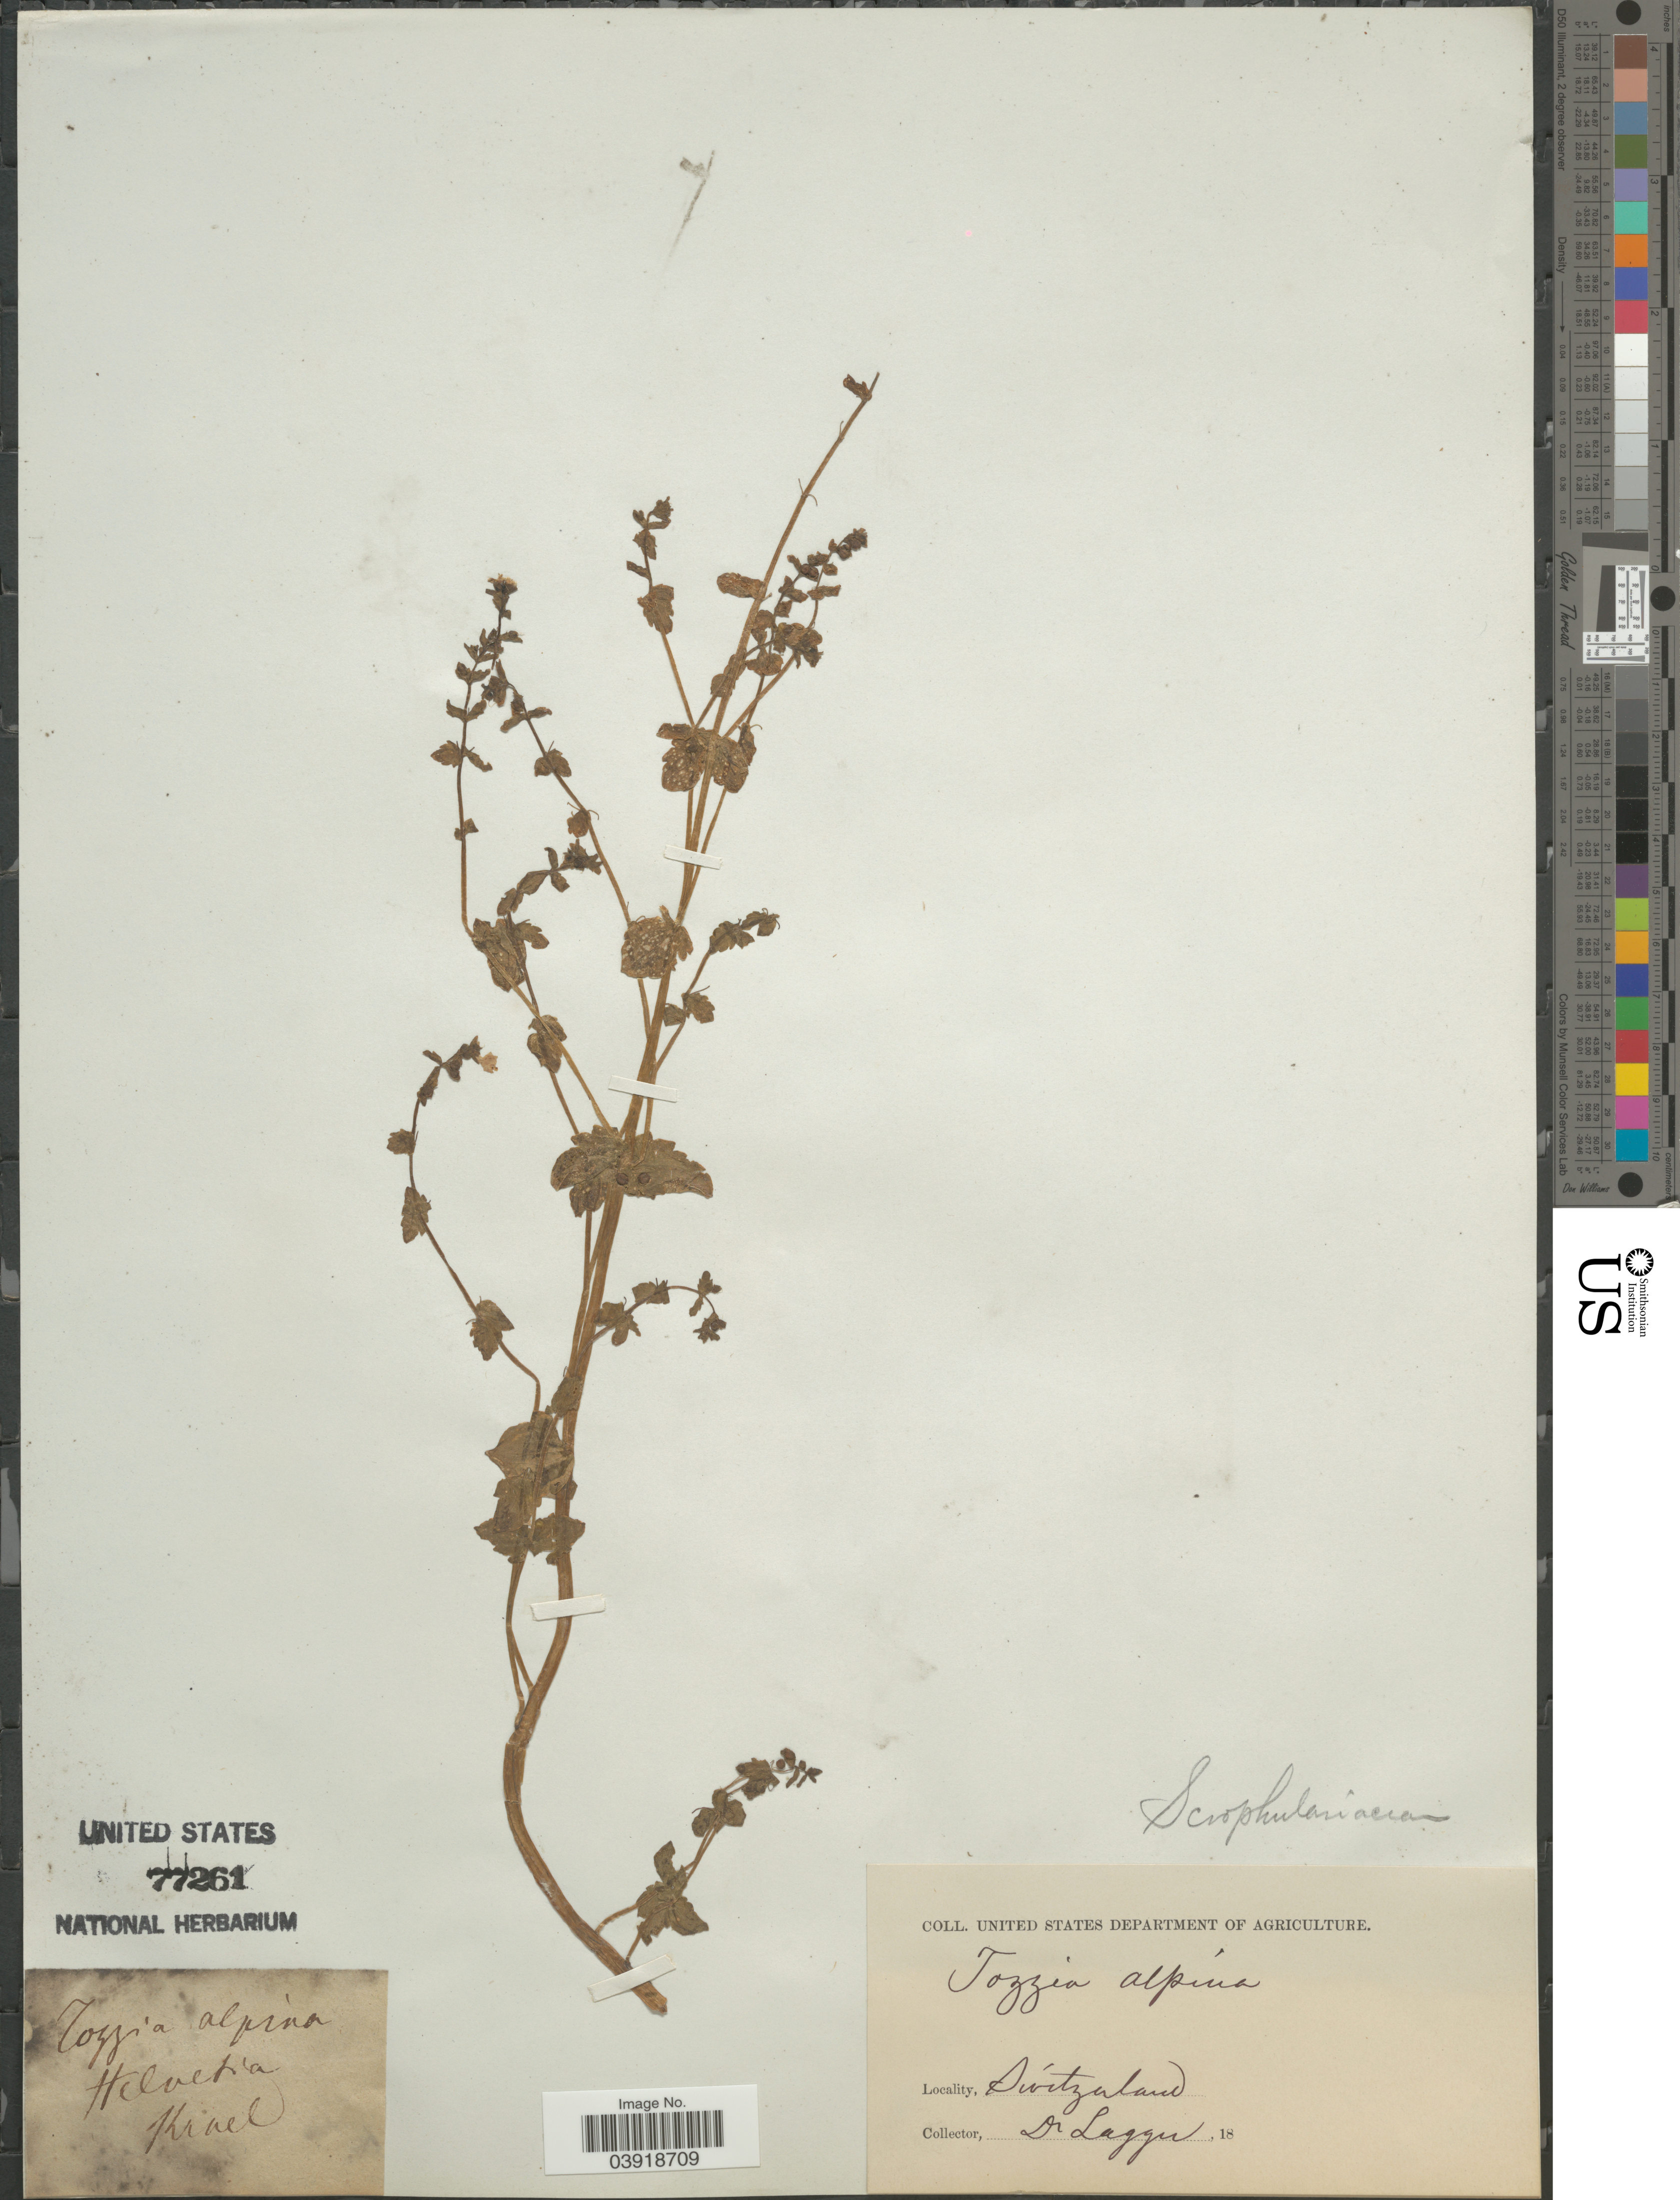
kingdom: Plantae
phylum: Tracheophyta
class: Magnoliopsida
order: Lamiales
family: Orobanchaceae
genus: Tozzia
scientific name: Tozzia alpina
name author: L.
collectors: F. J. Lagger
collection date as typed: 18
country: Switzerland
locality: Helvetia Krail.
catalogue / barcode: US 77261